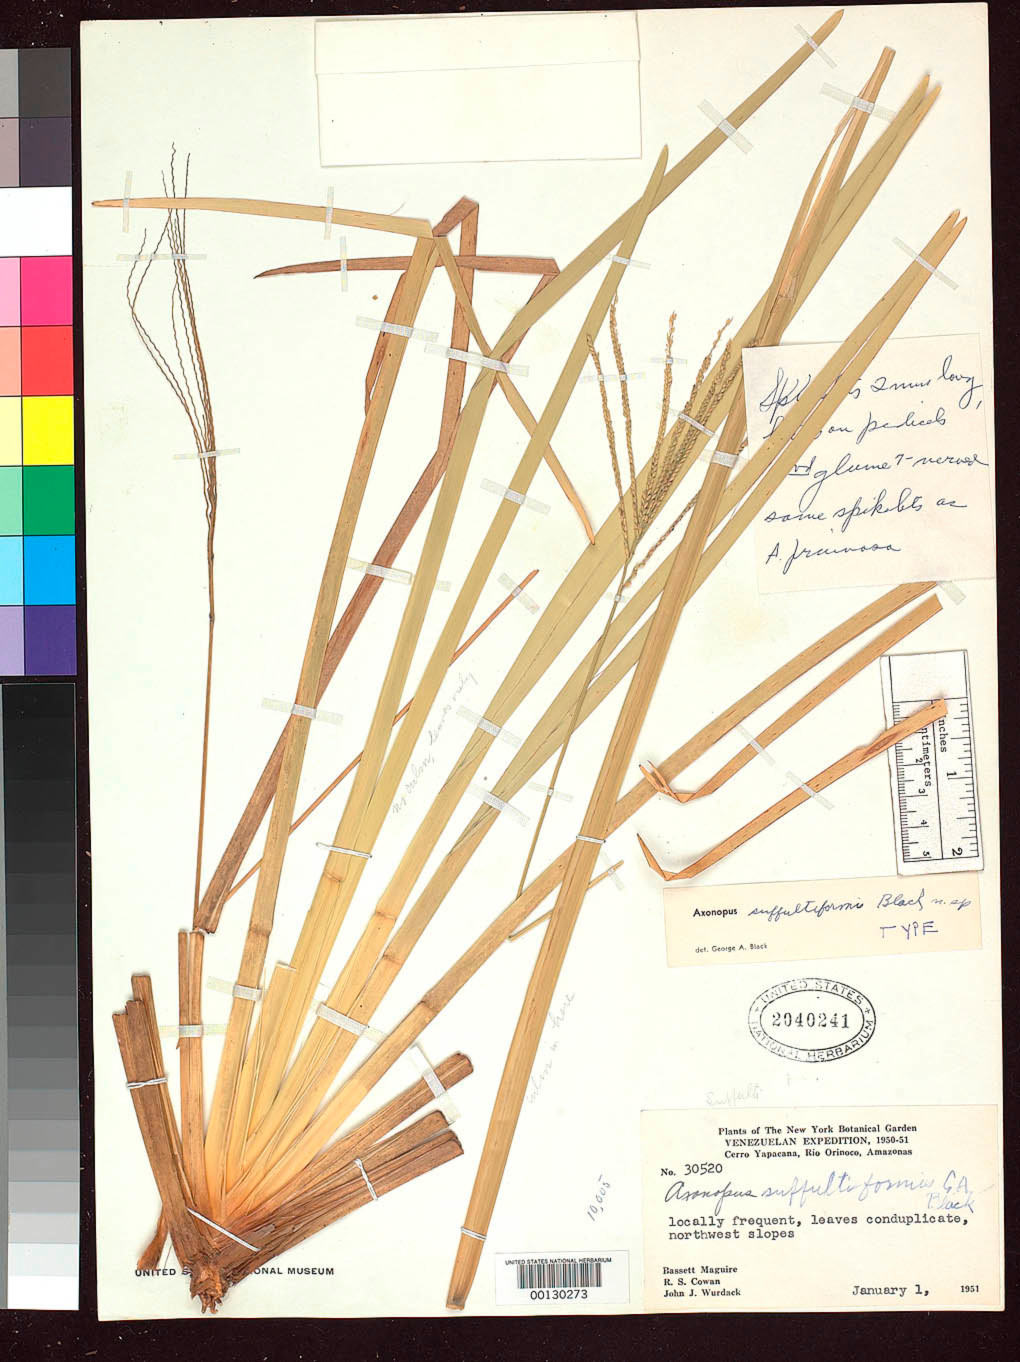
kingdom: Plantae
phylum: Tracheophyta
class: Liliopsida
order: Poales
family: Poaceae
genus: Axonopus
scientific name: Axonopus suffultiformis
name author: G.A. Black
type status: Holotype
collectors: B. Maguire, R. S. Cowan & J. J. Wurdack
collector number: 30520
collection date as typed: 01 Jan 1951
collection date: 1951-01-01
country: Venezuela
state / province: Amazonas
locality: Cerro Yapacana, Rio Orinoco.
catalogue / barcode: US 2040241